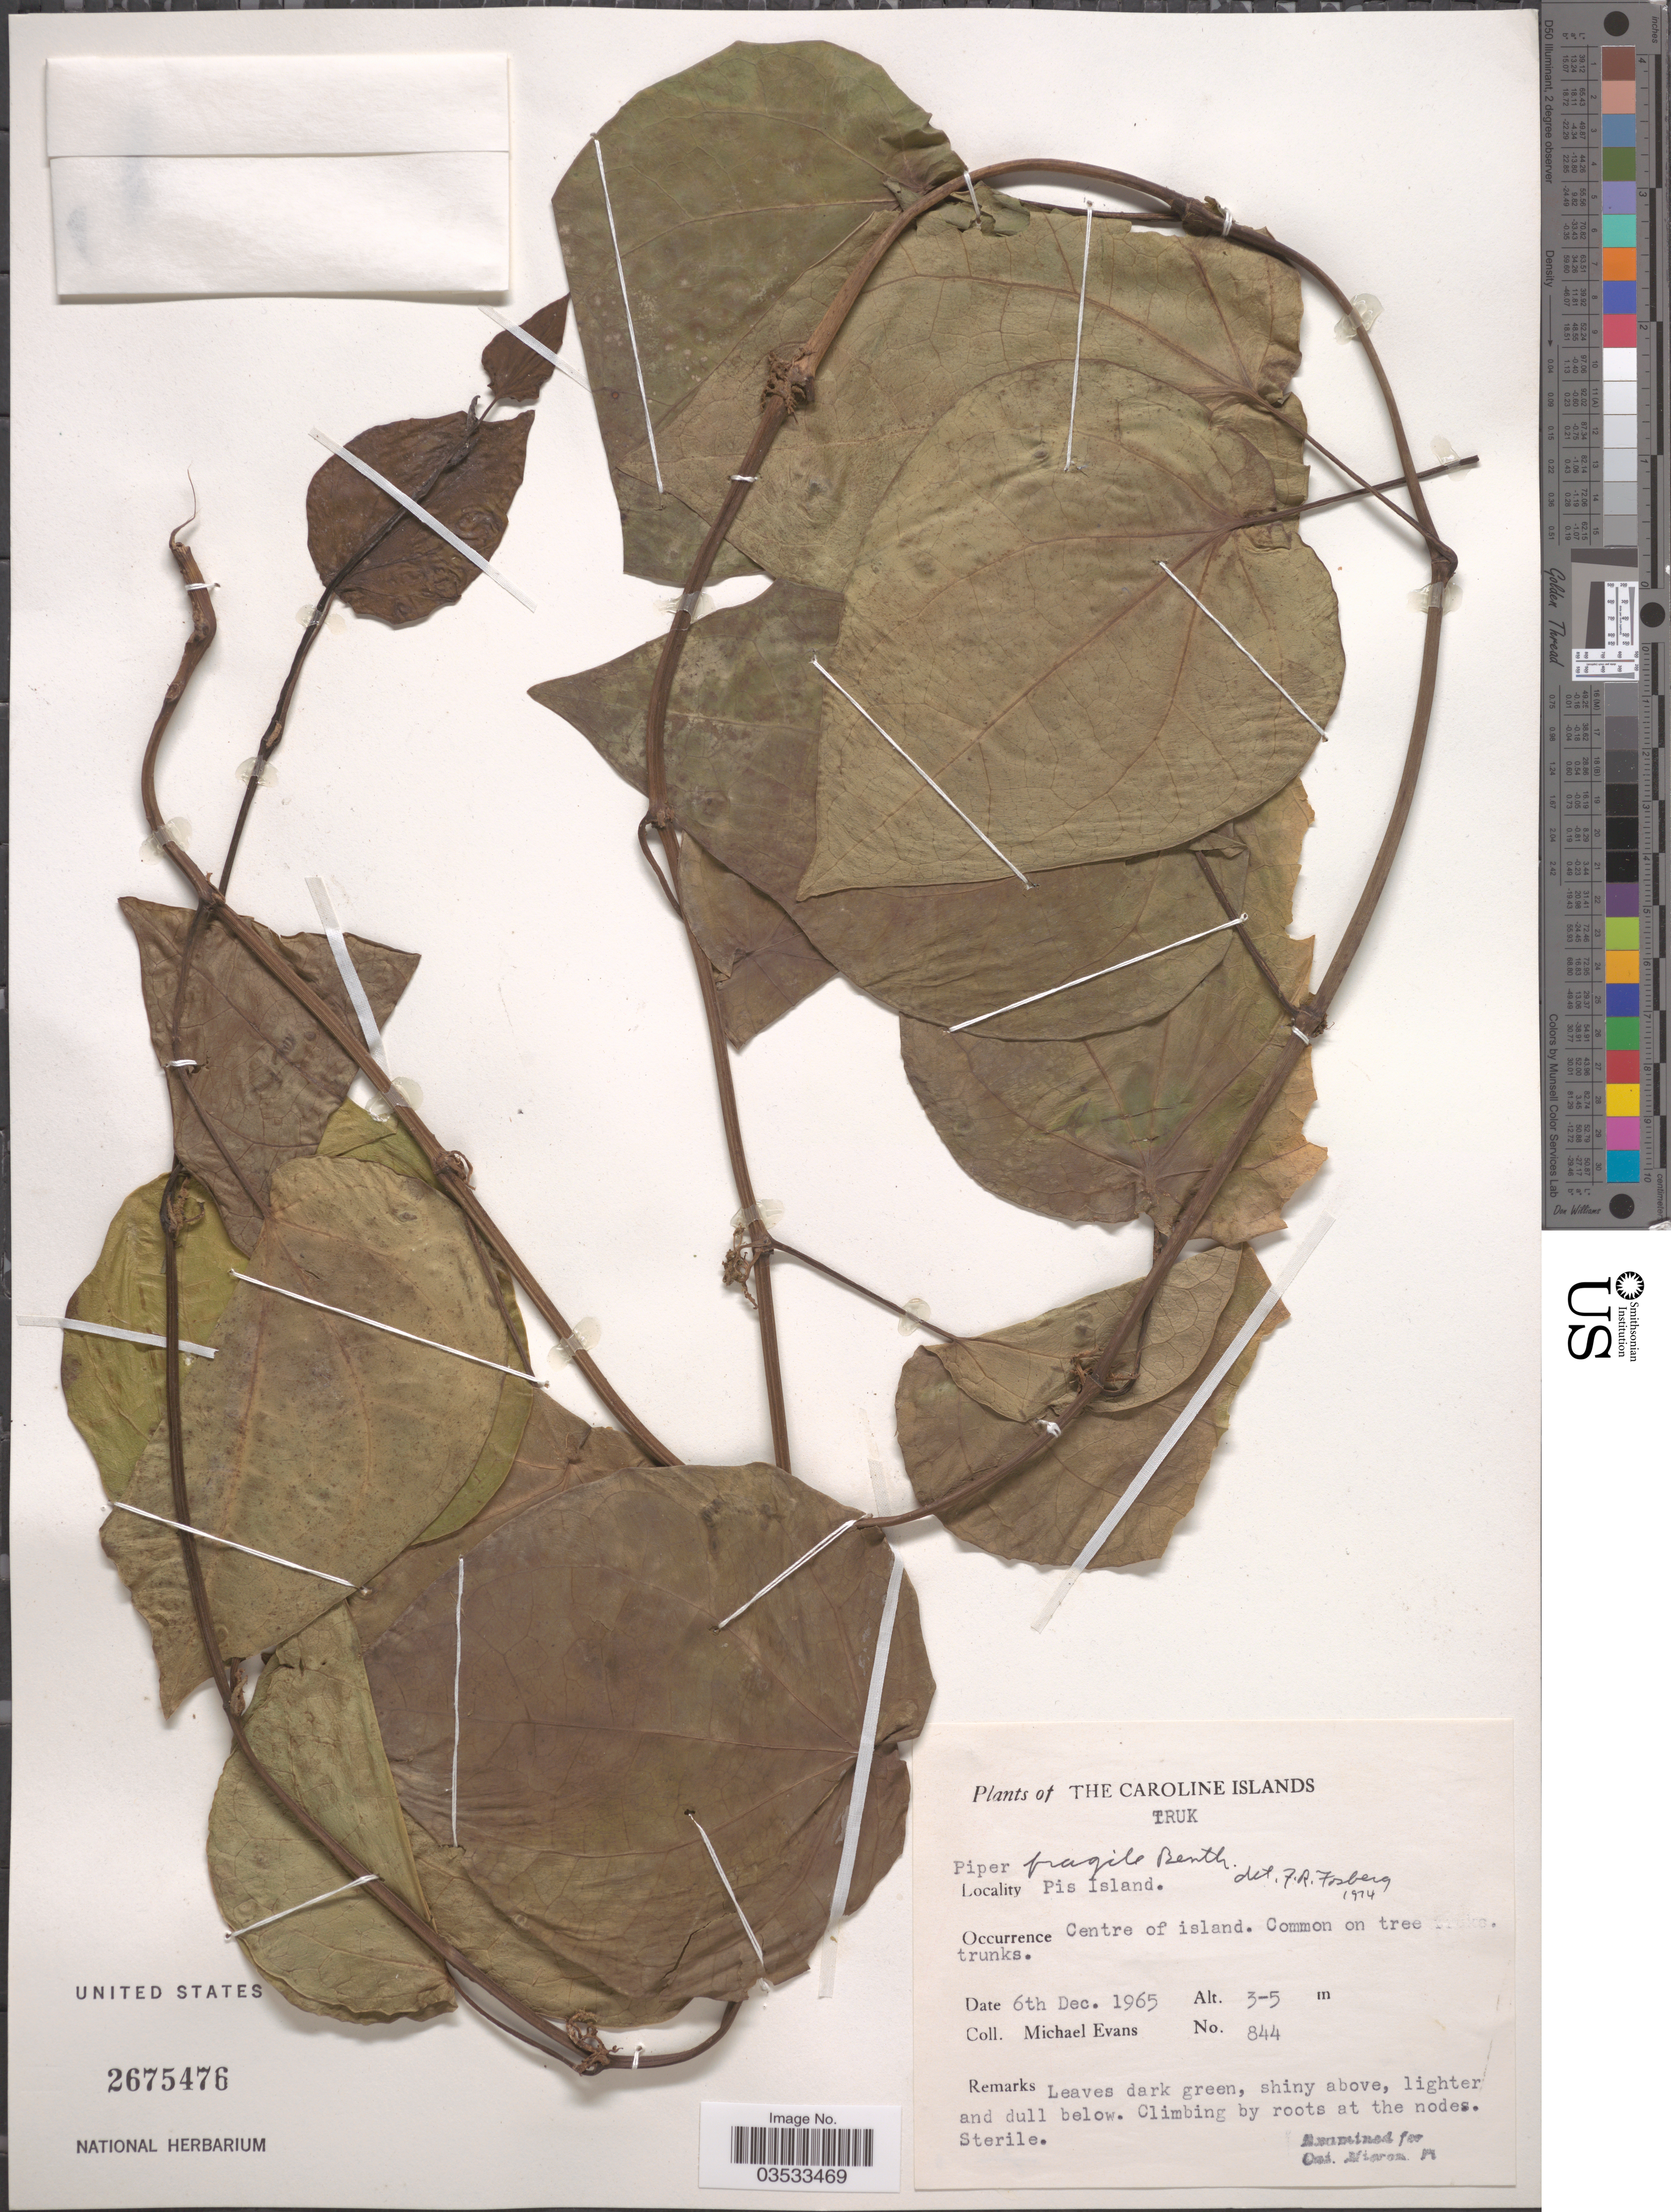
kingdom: Plantae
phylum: Tracheophyta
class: Magnoliopsida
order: Piperales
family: Piperaceae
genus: Piper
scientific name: Piper fragile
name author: Benth.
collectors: M. Evans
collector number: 844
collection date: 1965-12-06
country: Micronesia, Federated States of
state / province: Truk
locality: The Caroline Islands. Pis Island. Centre of island.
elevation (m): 3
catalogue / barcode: US 2675476